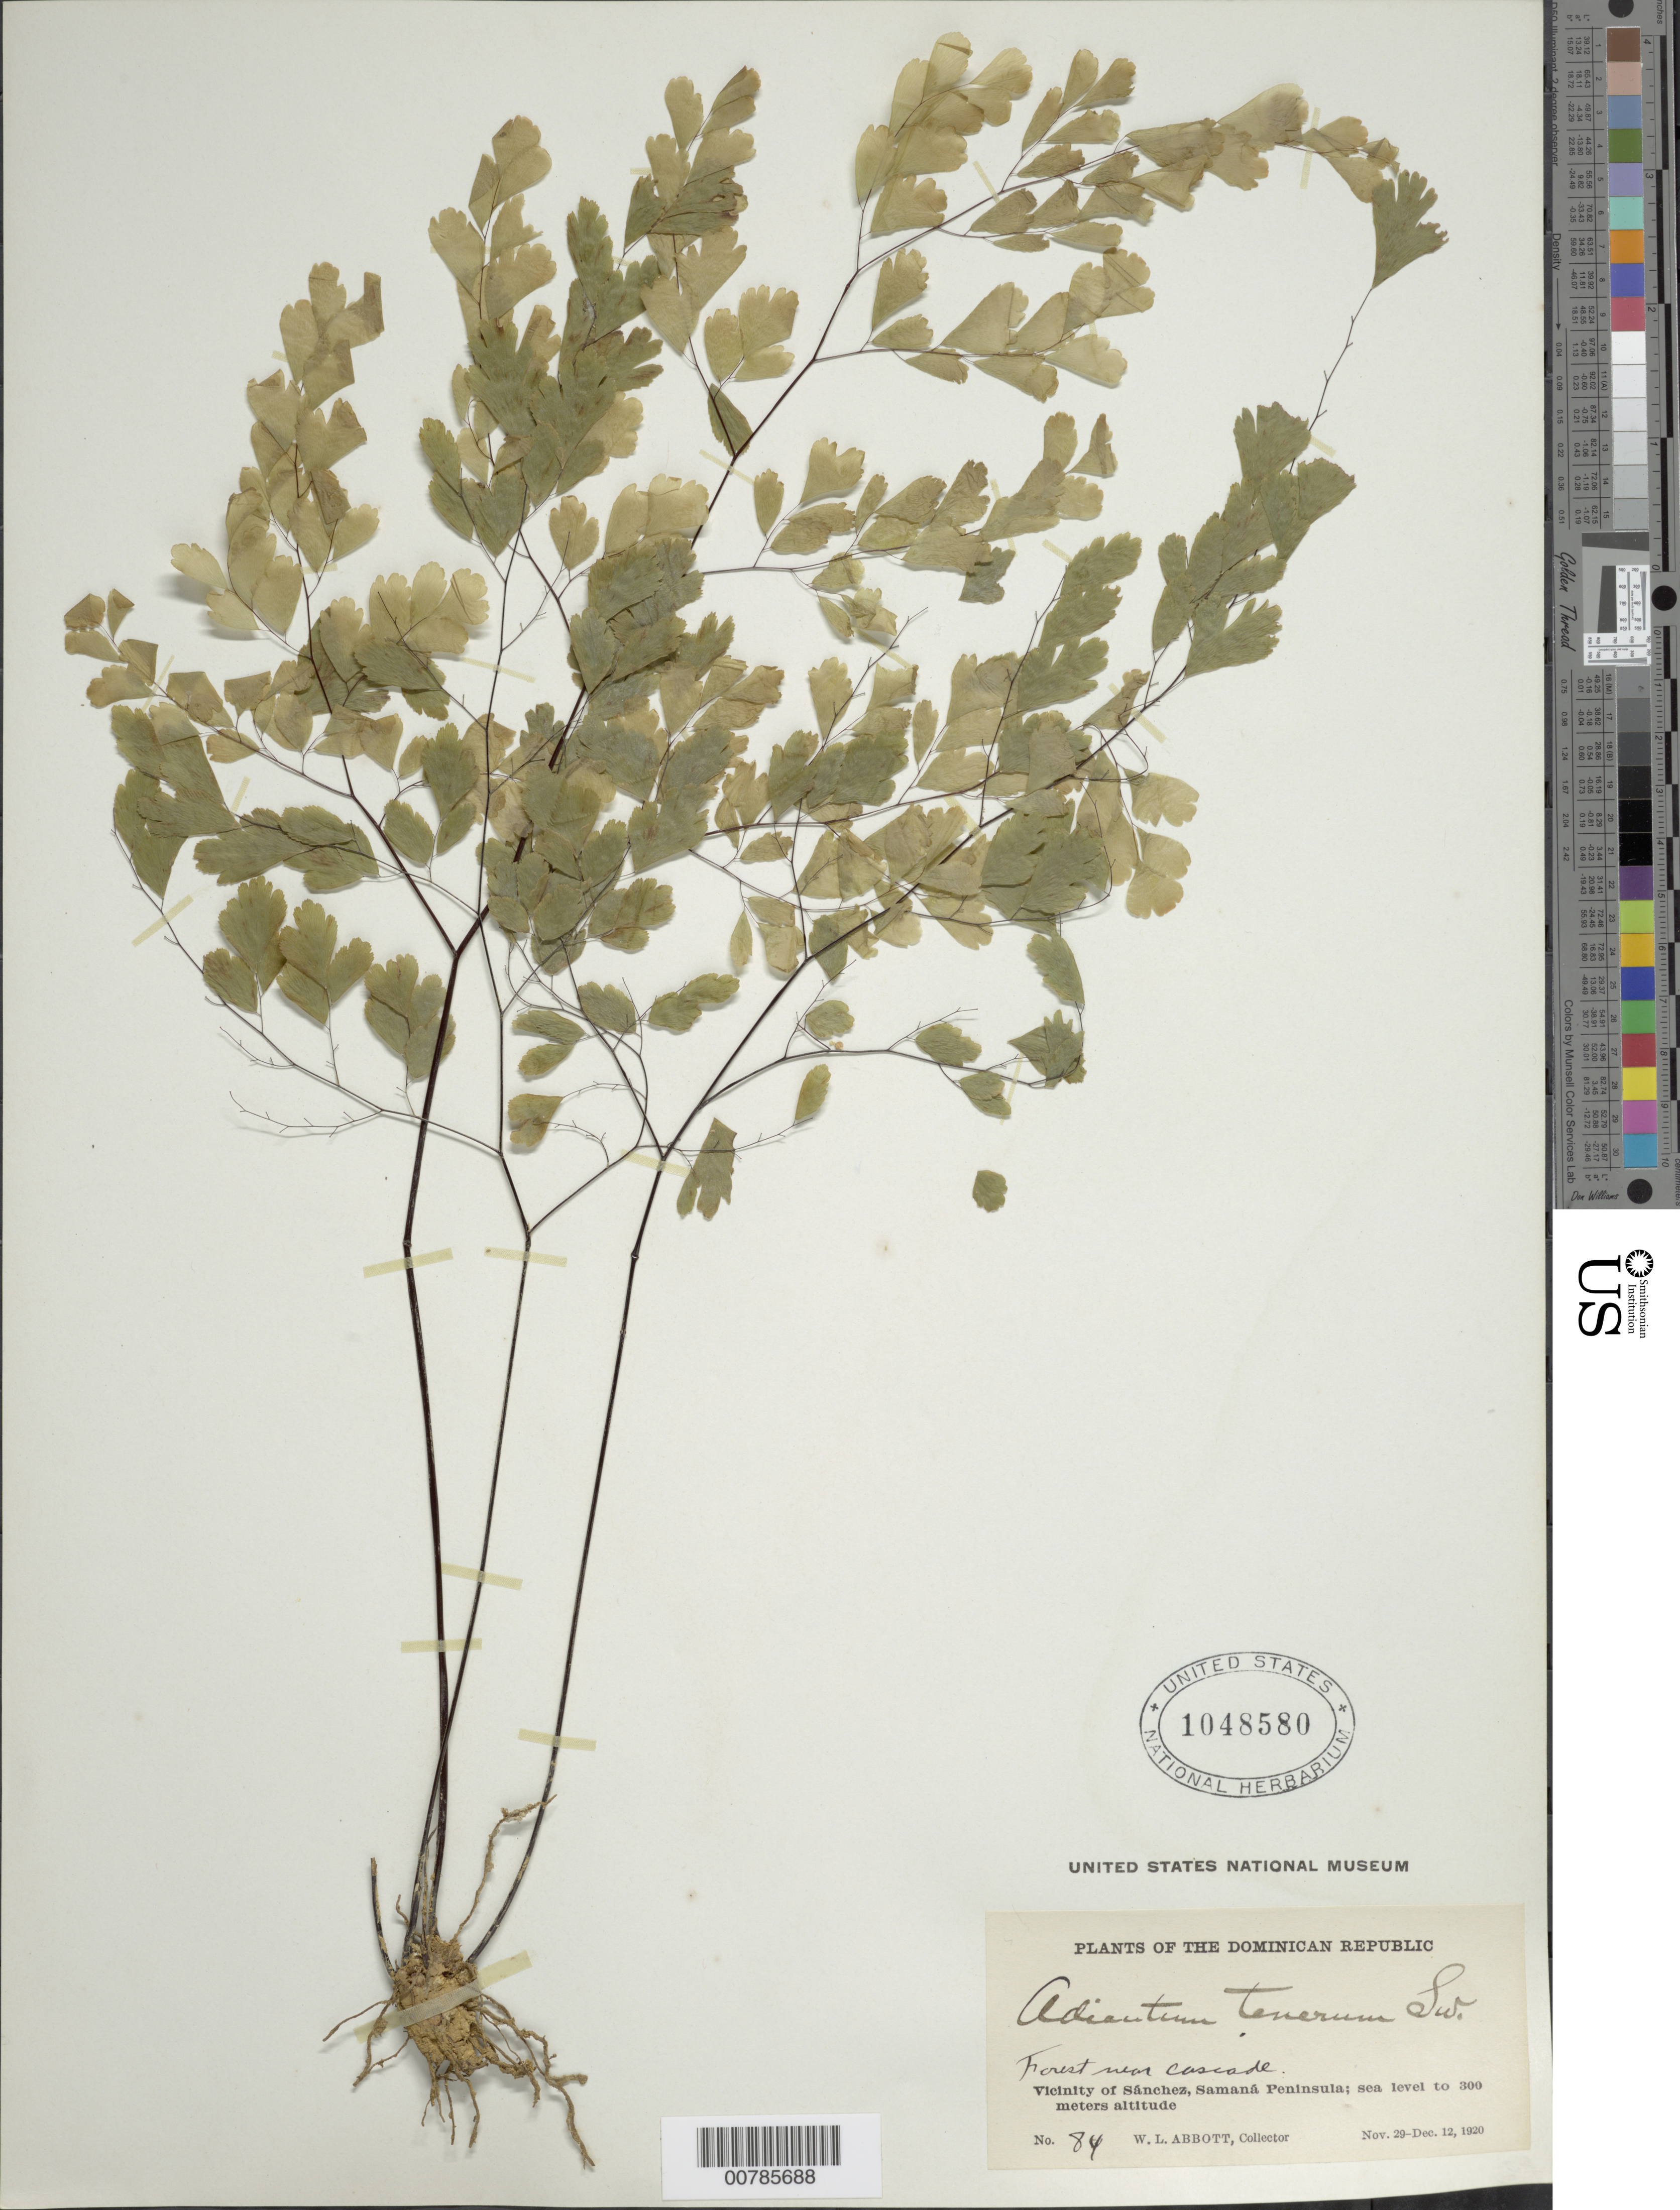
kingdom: Plantae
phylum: Tracheophyta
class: Polypodiopsida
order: Polypodiales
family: Pteridaceae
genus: Adiantum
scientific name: Adiantum tenerum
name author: Sw.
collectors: W. L. Abbott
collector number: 84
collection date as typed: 29 Dec 1920 12 Dec 1920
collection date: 1920-12-12/1920-12-29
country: Dominican Republic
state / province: Samana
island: Hispaniola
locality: Sánchez, vicinity; Samaná Peninsula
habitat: Forest near cascade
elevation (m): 0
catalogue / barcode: US 1048580